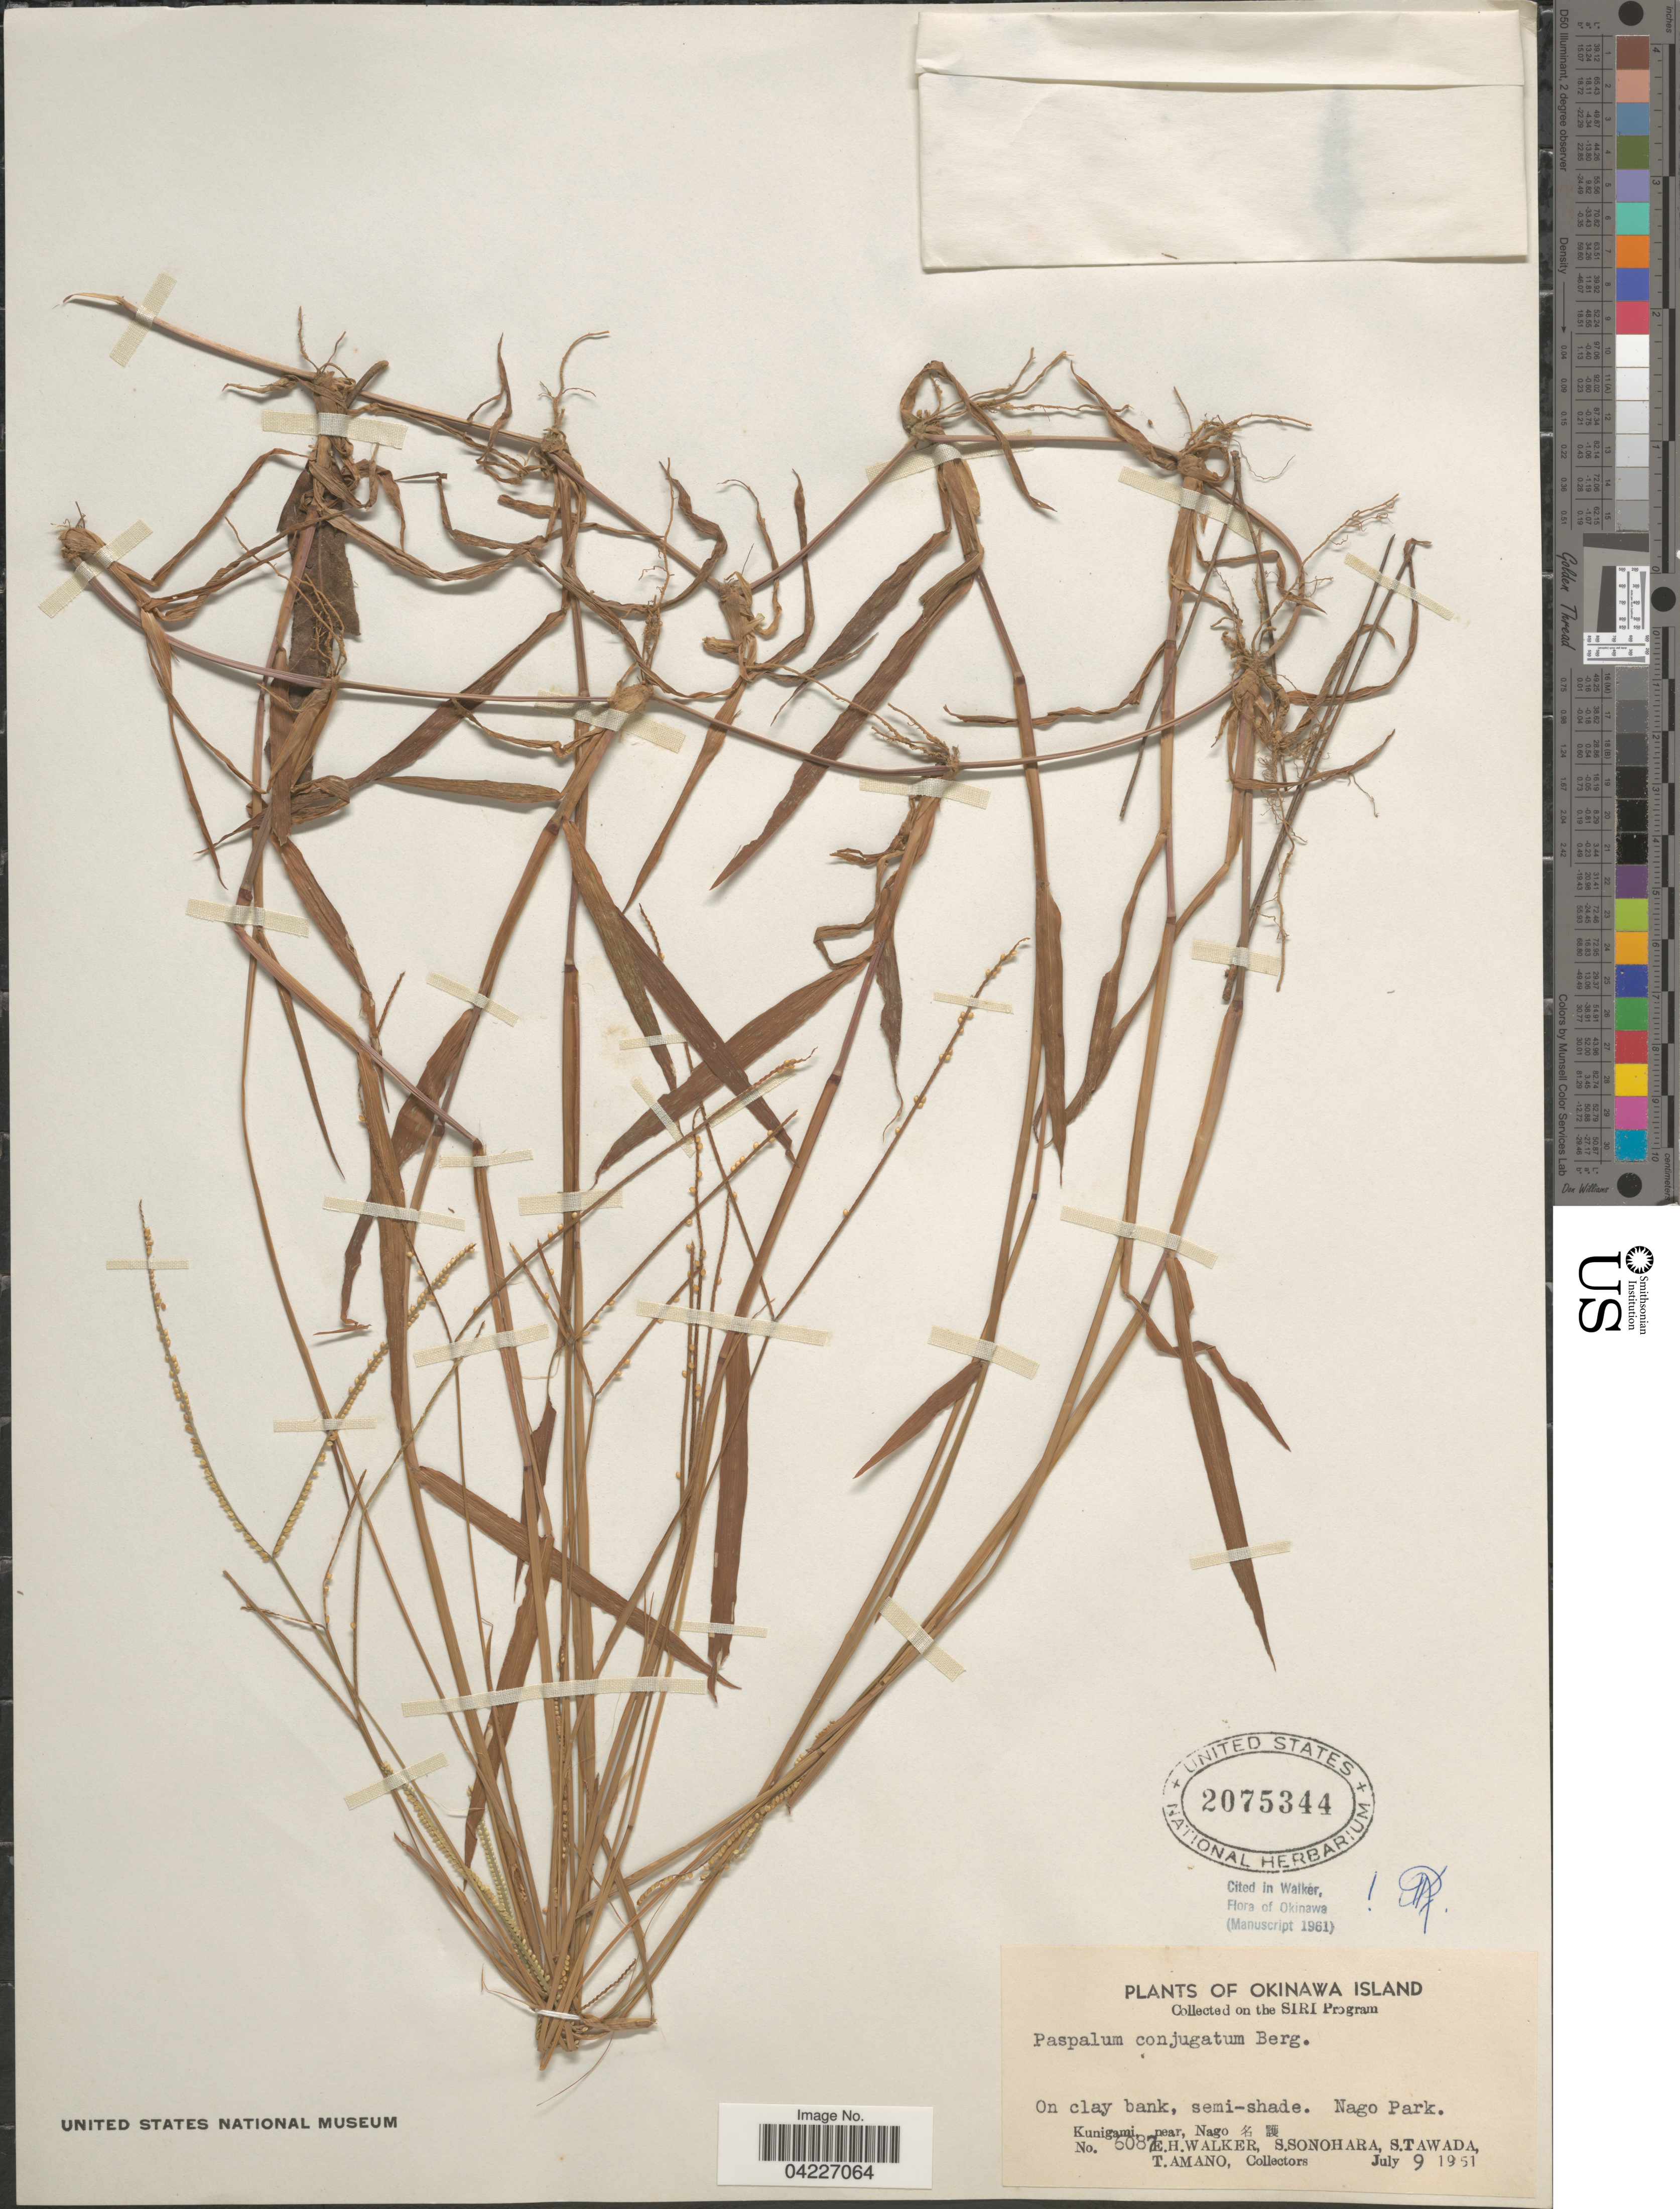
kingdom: Plantae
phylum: Tracheophyta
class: Liliopsida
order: Poales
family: Poaceae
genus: Paspalum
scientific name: Paspalum conjugatum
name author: P.J. Bergius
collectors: E. H. Walker, S. Sonohara, S. Tawada & T. Amano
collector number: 6087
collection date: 1951-07-09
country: Japan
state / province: Okinawa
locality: Okinawa Island. On clay bank, semi-shade. Nago Park. Kunigami, near, Nago. X.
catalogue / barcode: US 2075344